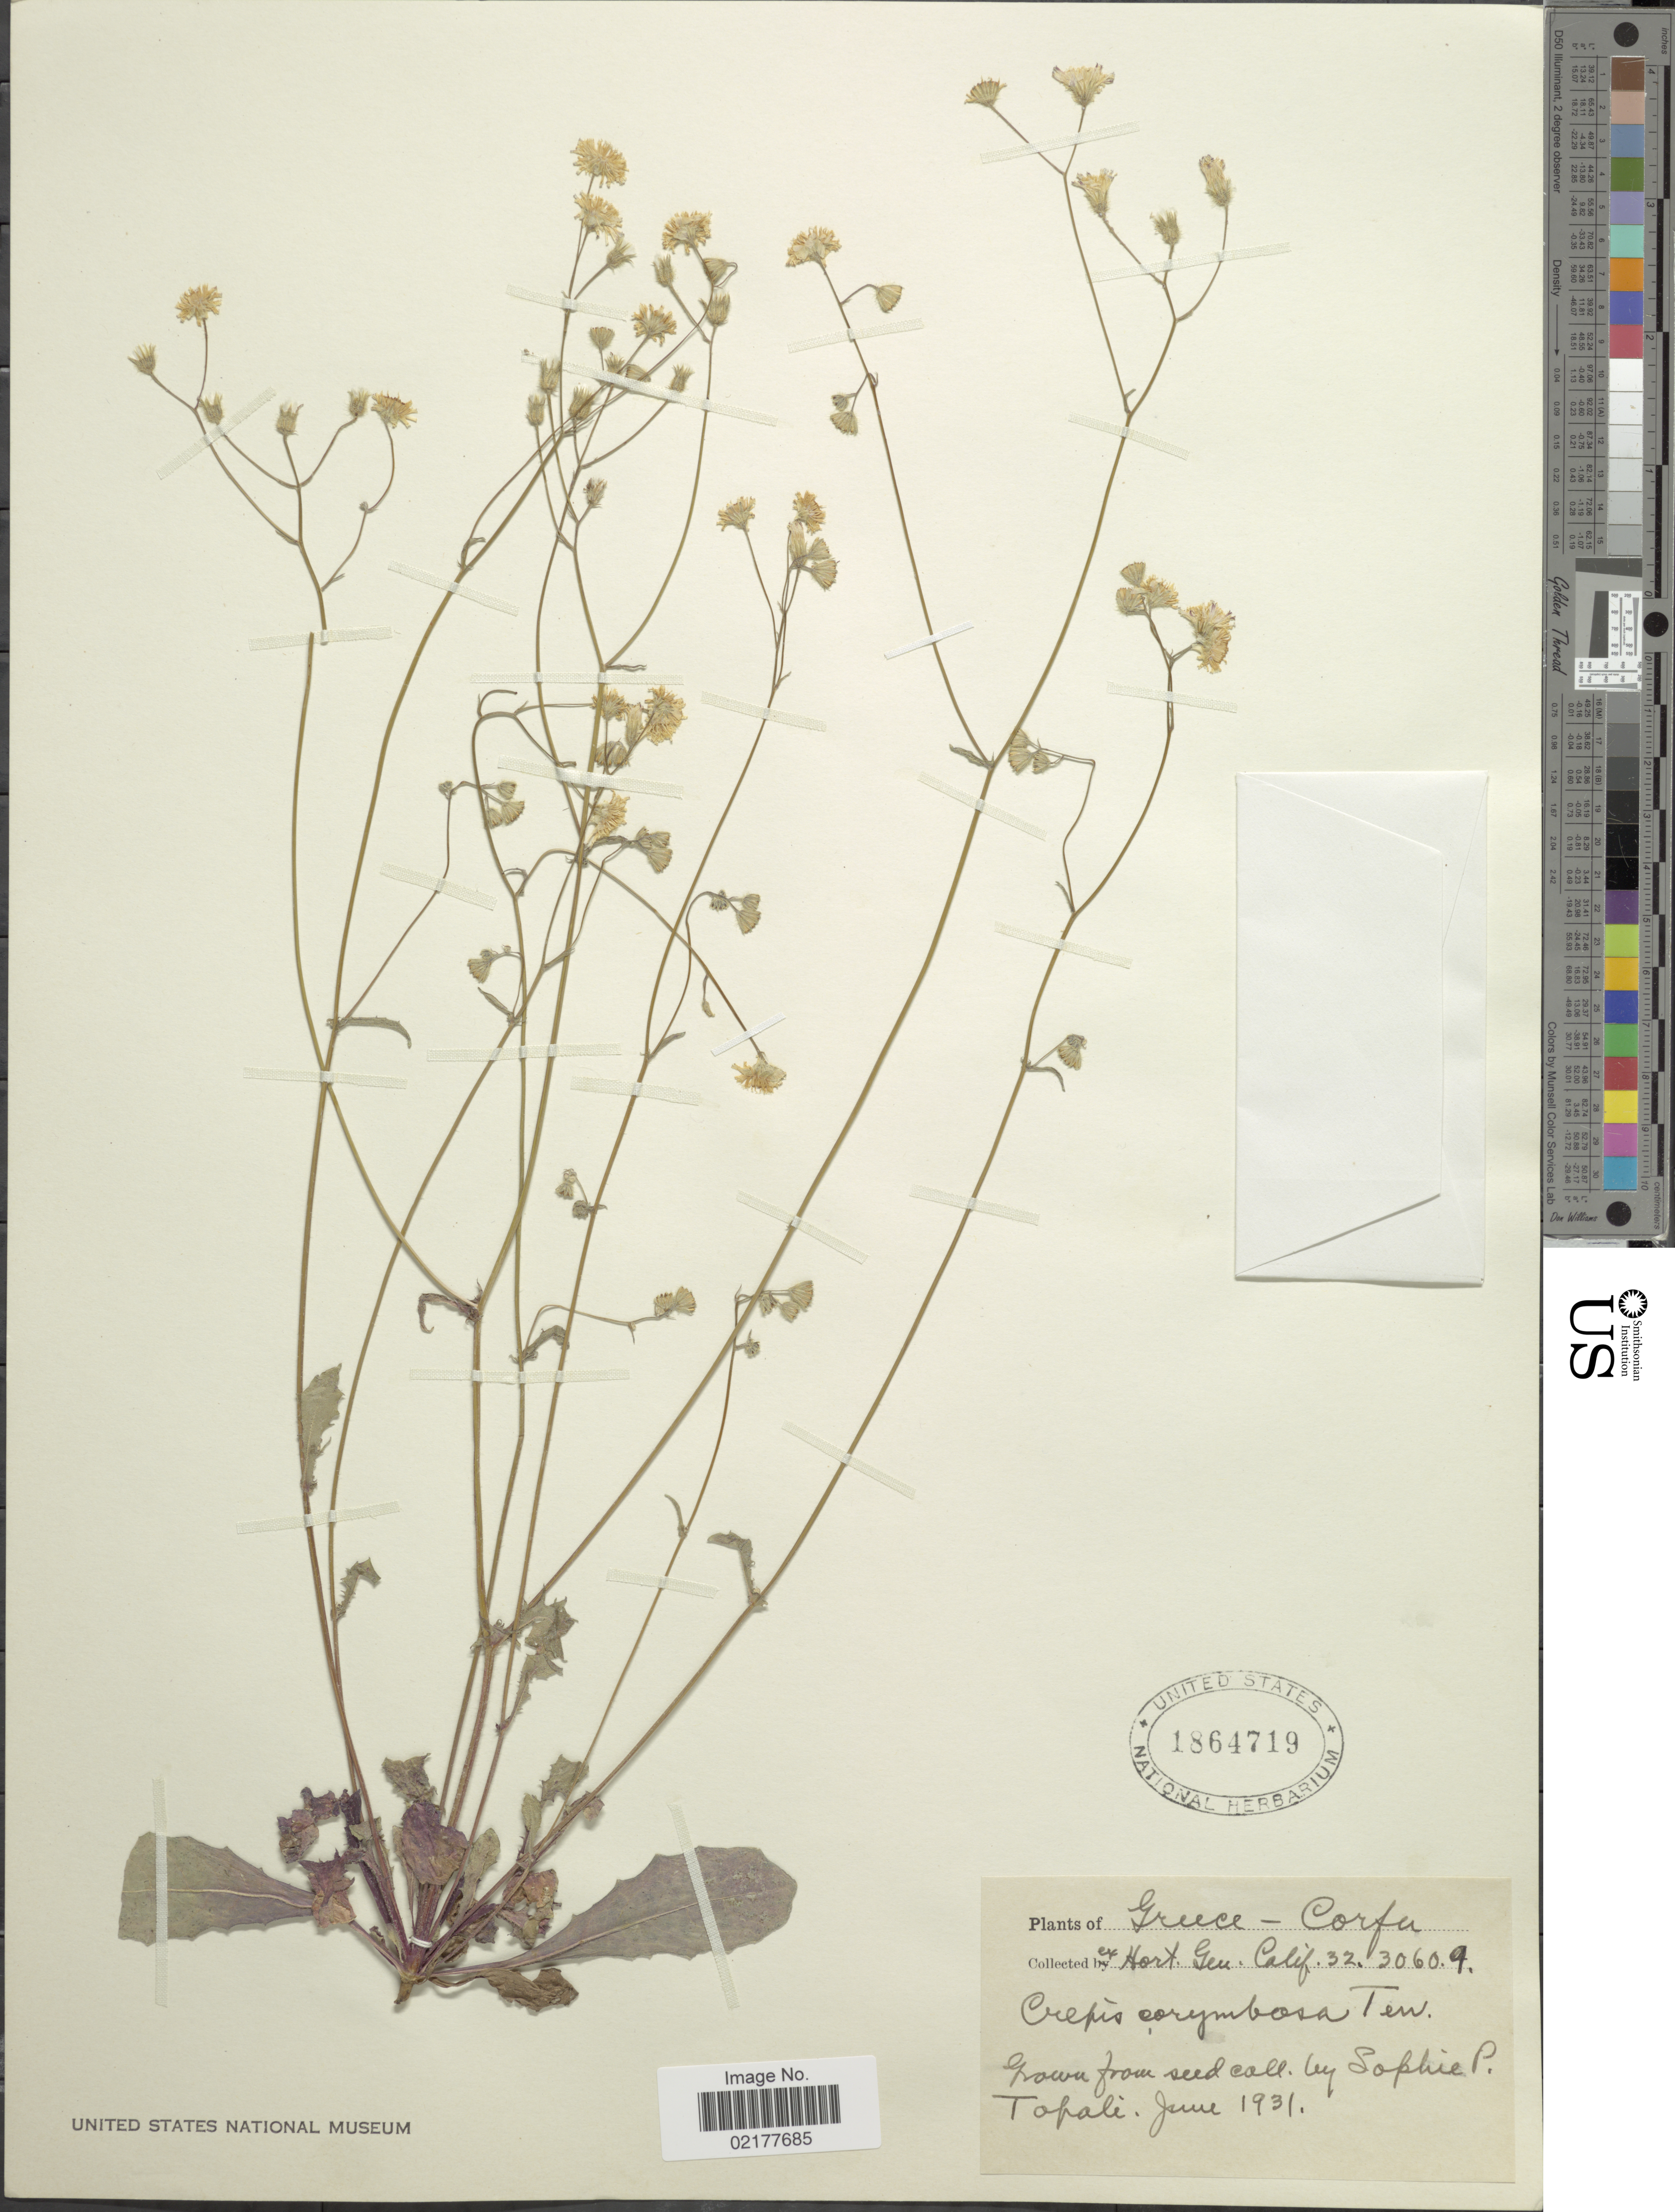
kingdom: Plantae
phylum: Tracheophyta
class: Magnoliopsida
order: Asterales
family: Asteraceae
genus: Crepis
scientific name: Crepis neglecta subsp. corymbosa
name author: (Ten.) Nyman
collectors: Hort. Gen. Calif.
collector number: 3230609?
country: Greece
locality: Greece - Corfa [unsure placement]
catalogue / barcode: US 1864719